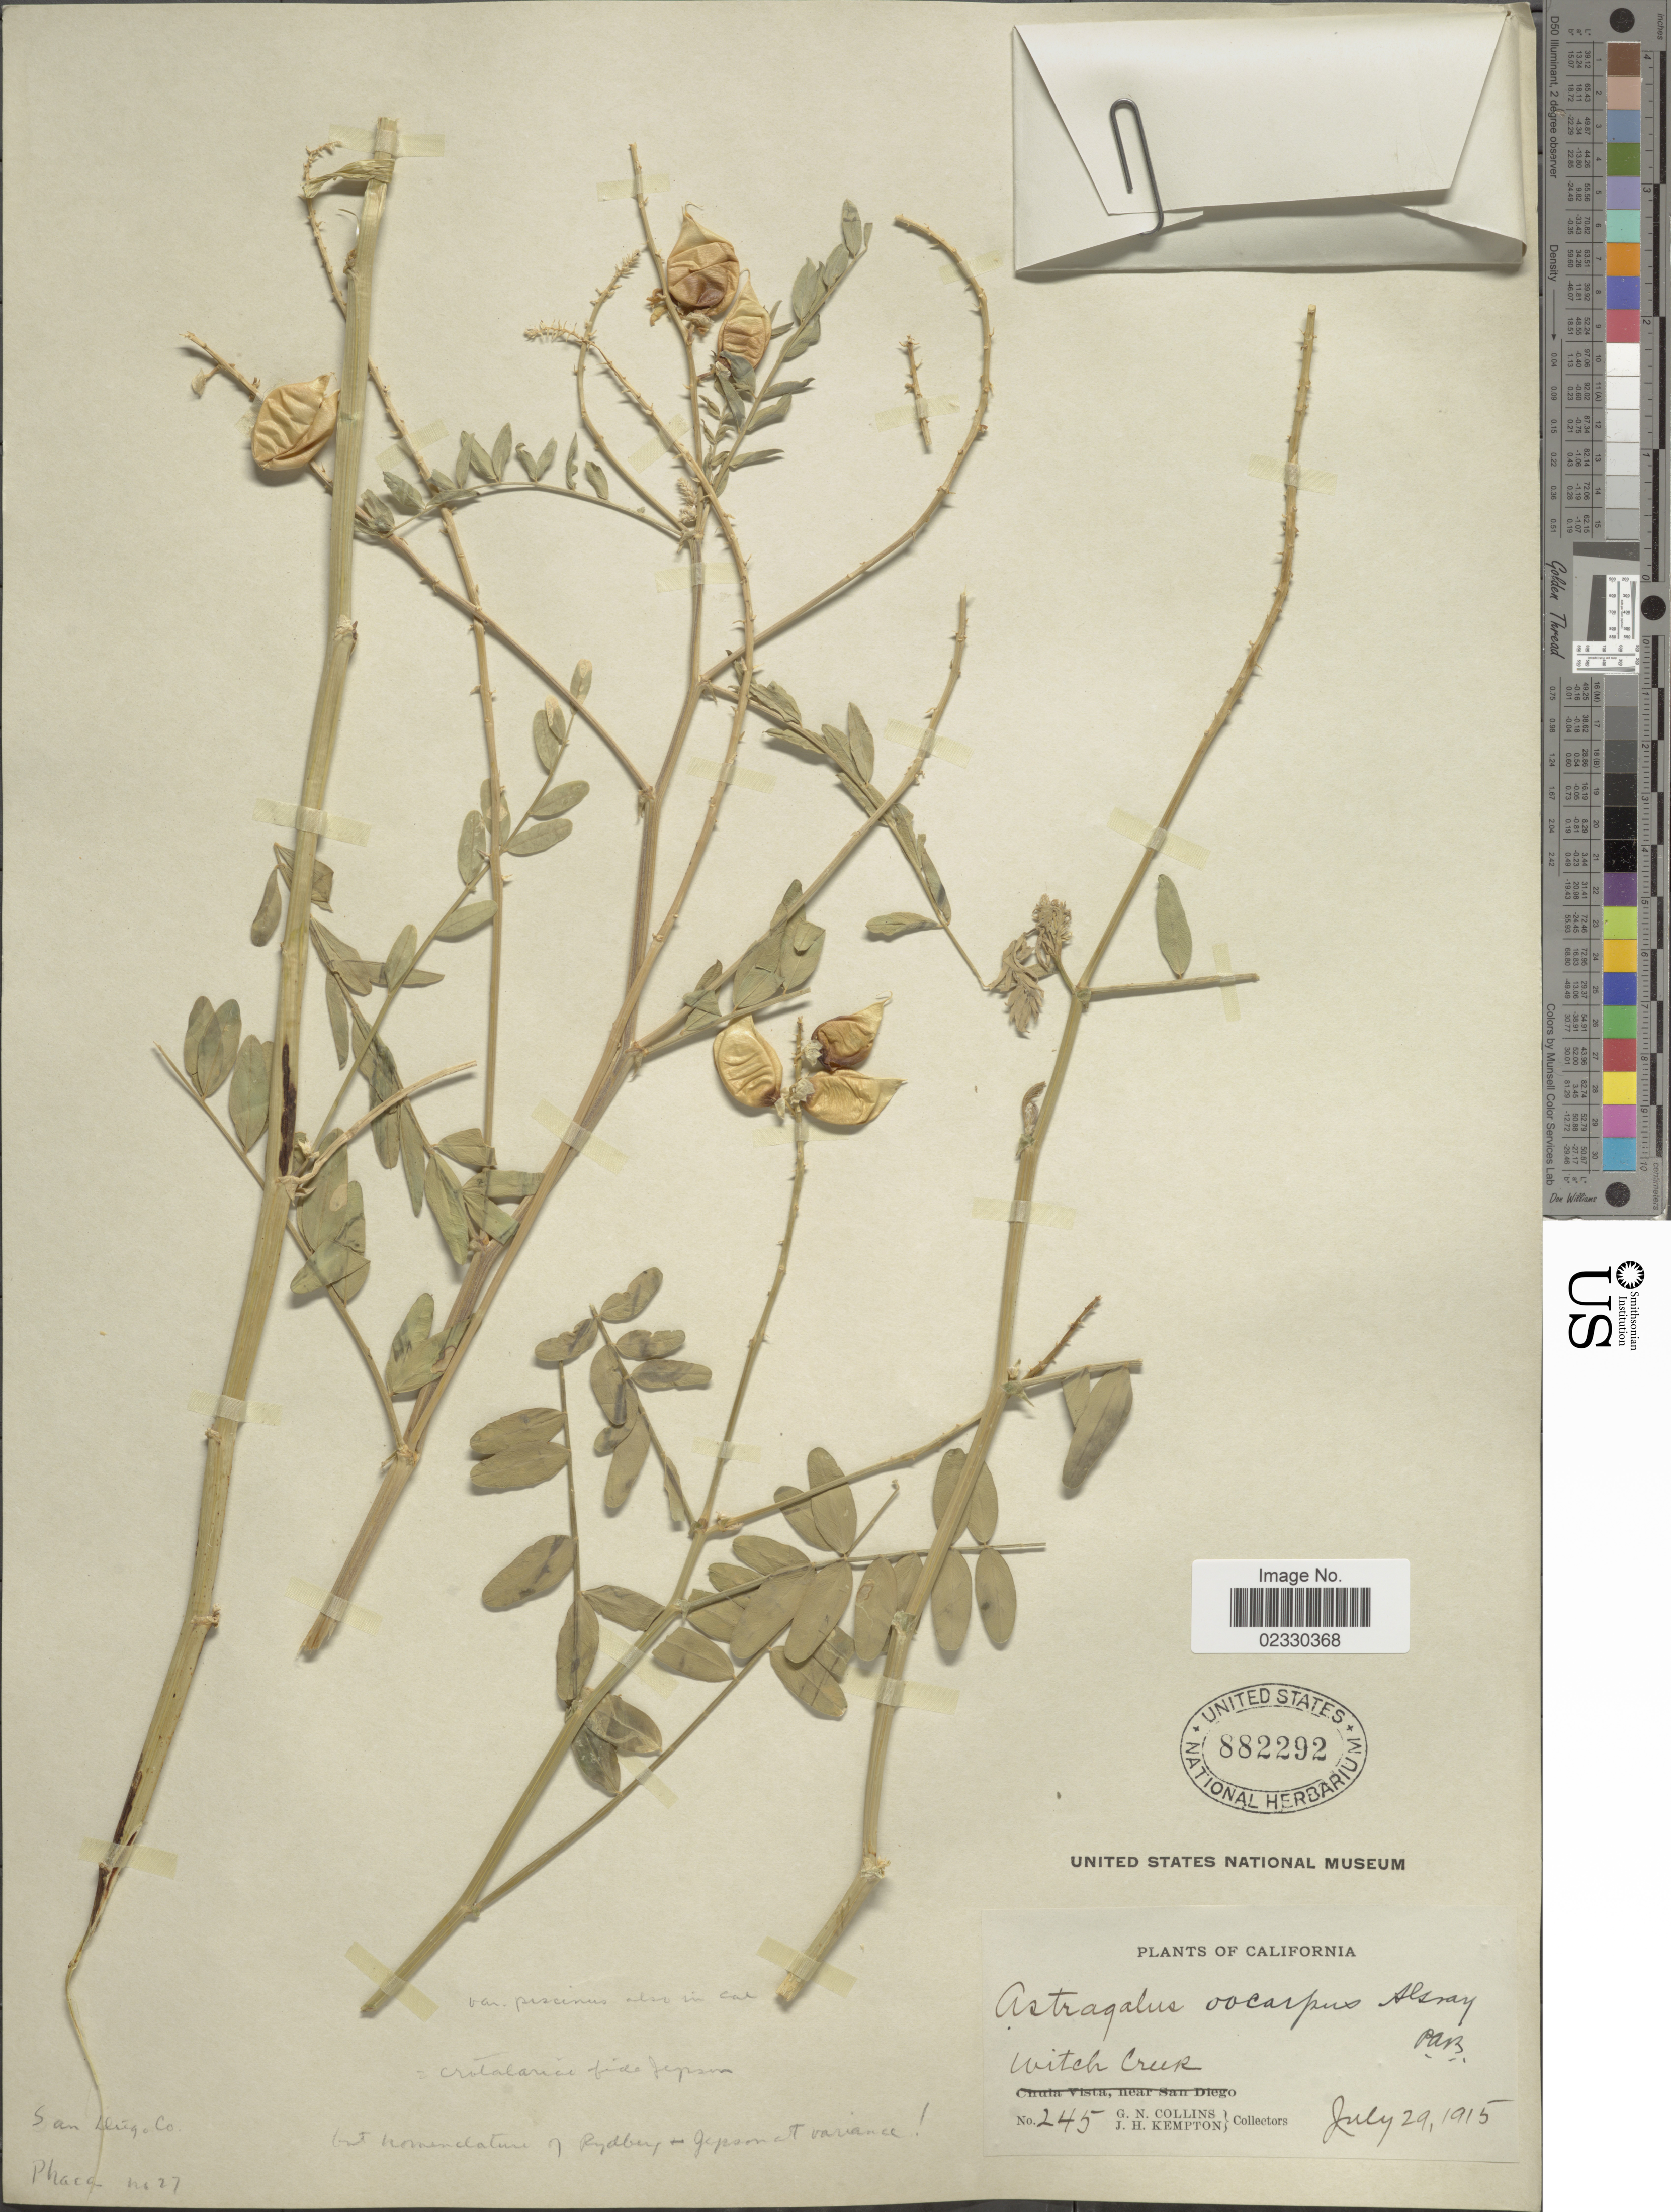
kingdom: Plantae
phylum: Tracheophyta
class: Magnoliopsida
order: Fabales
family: Fabaceae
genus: Astragalus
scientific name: Astragalus crotalariae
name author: A. Gray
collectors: G. Collins & J. H. Kempton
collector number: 245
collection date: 1915-07-29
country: United States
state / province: California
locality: Witch Creek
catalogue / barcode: US 882292